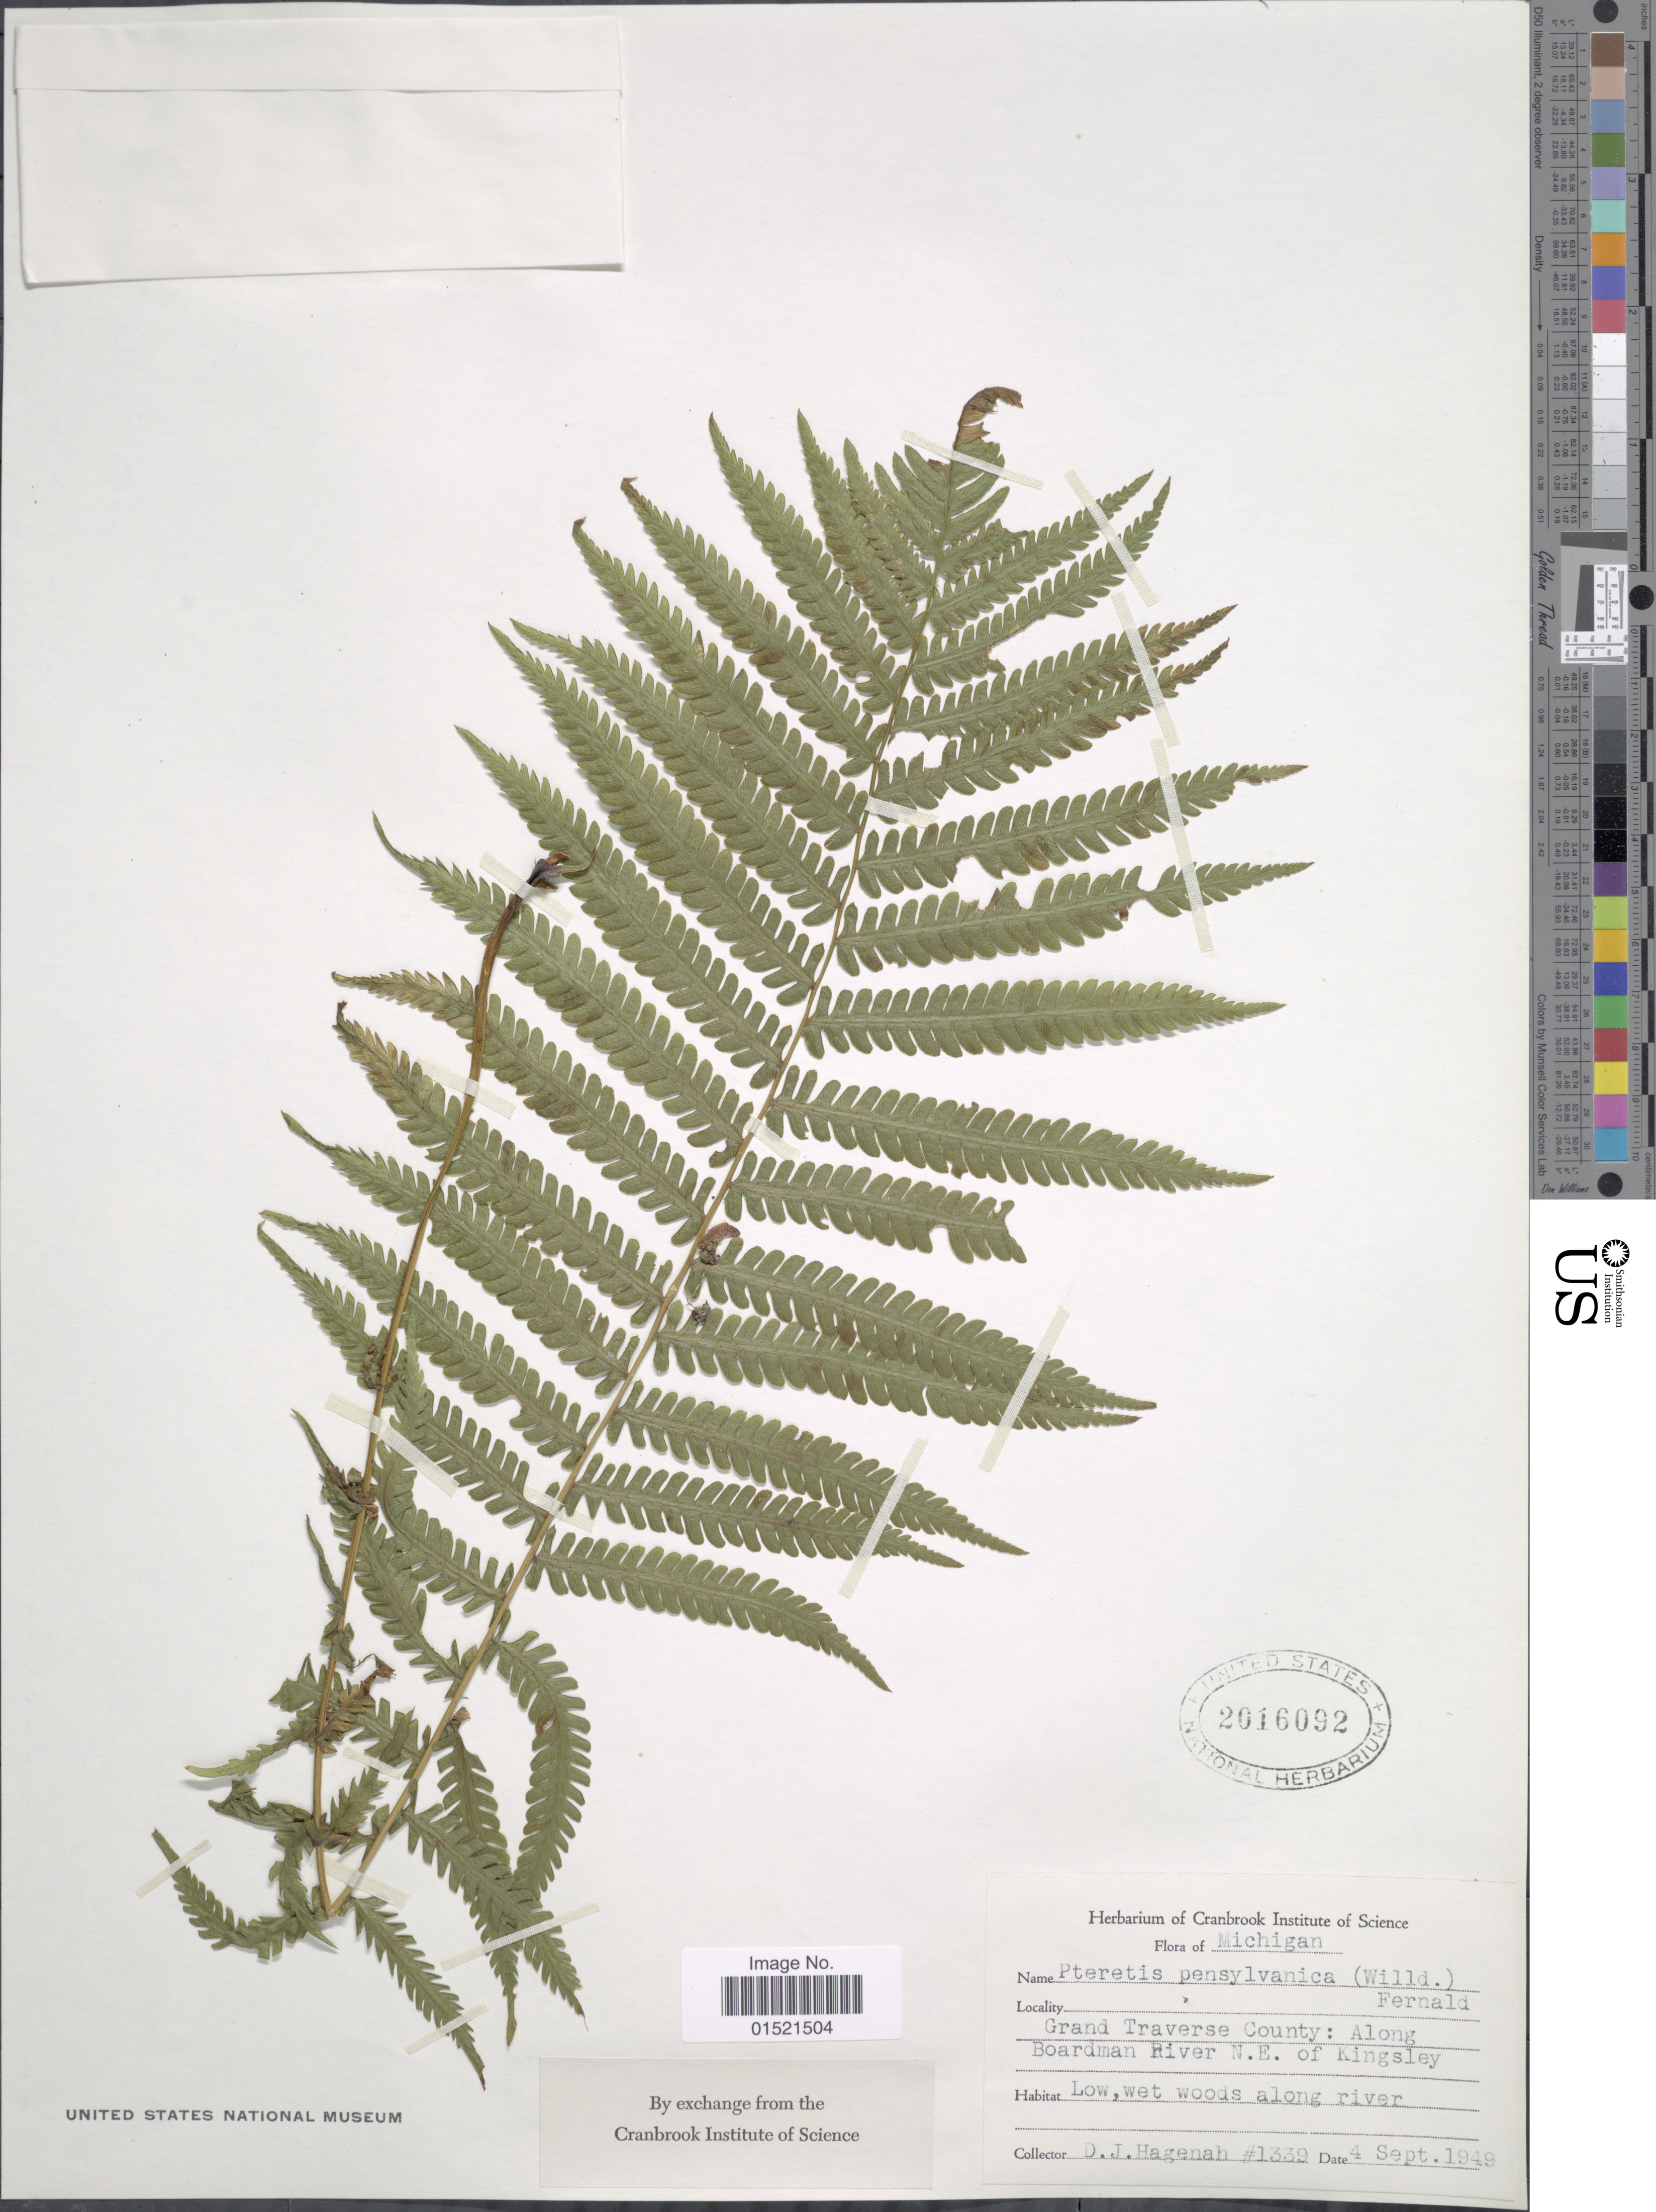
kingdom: Plantae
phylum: Tracheophyta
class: Polypodiopsida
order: Polypodiales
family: Onocleaceae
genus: Matteuccia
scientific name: Matteuccia struthiopteris var. pensylvanica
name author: (Willd.) C.V. Morton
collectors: D. Hagenah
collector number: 1339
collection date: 1949-09-04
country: United States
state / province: Michigan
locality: Grand Traverse County: long Boardman River N.E. of Kingsley. Low, wet woods along river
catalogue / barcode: US 2016092